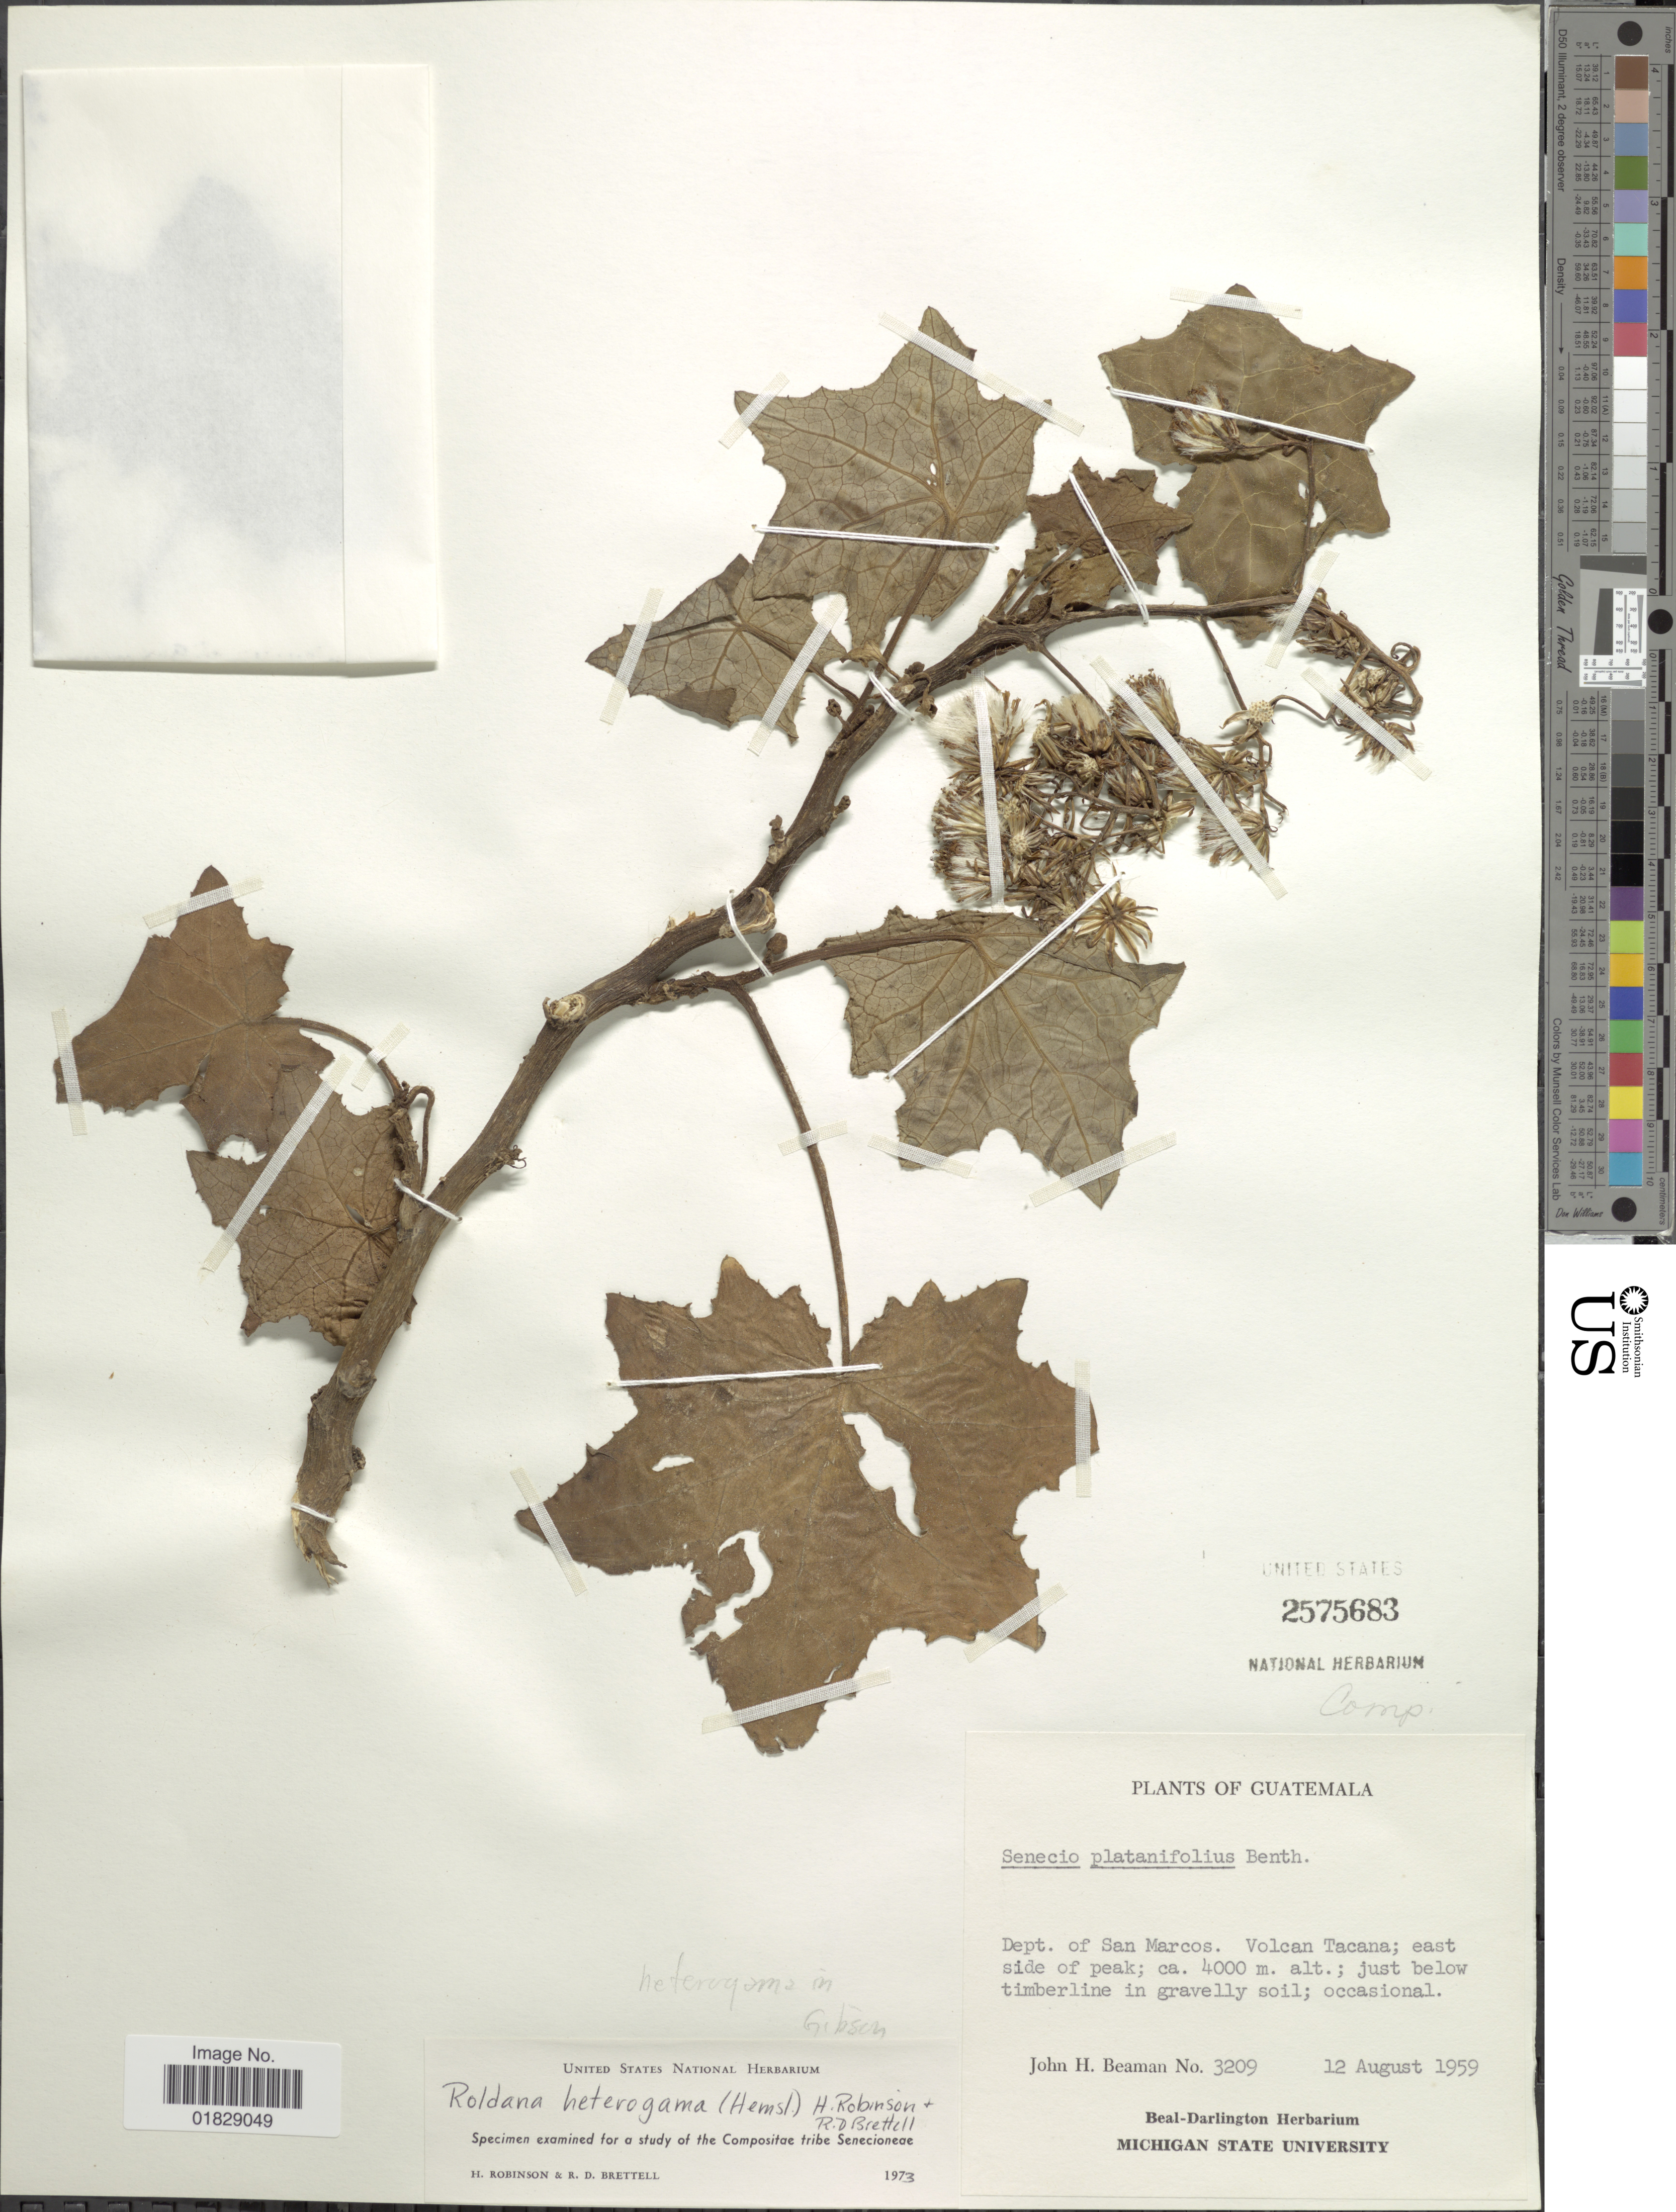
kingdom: Plantae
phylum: Tracheophyta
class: Magnoliopsida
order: Asterales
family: Asteraceae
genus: Roldana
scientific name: Roldana heterogama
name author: (Benth.) H. Rob. & Brettell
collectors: J. H. Beaman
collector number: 3209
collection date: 1959-08-12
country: Guatemala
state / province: San Marcos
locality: Dept. of San Marcos. Volcan Tacana; east side of peak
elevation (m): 4000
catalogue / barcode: US 2575683